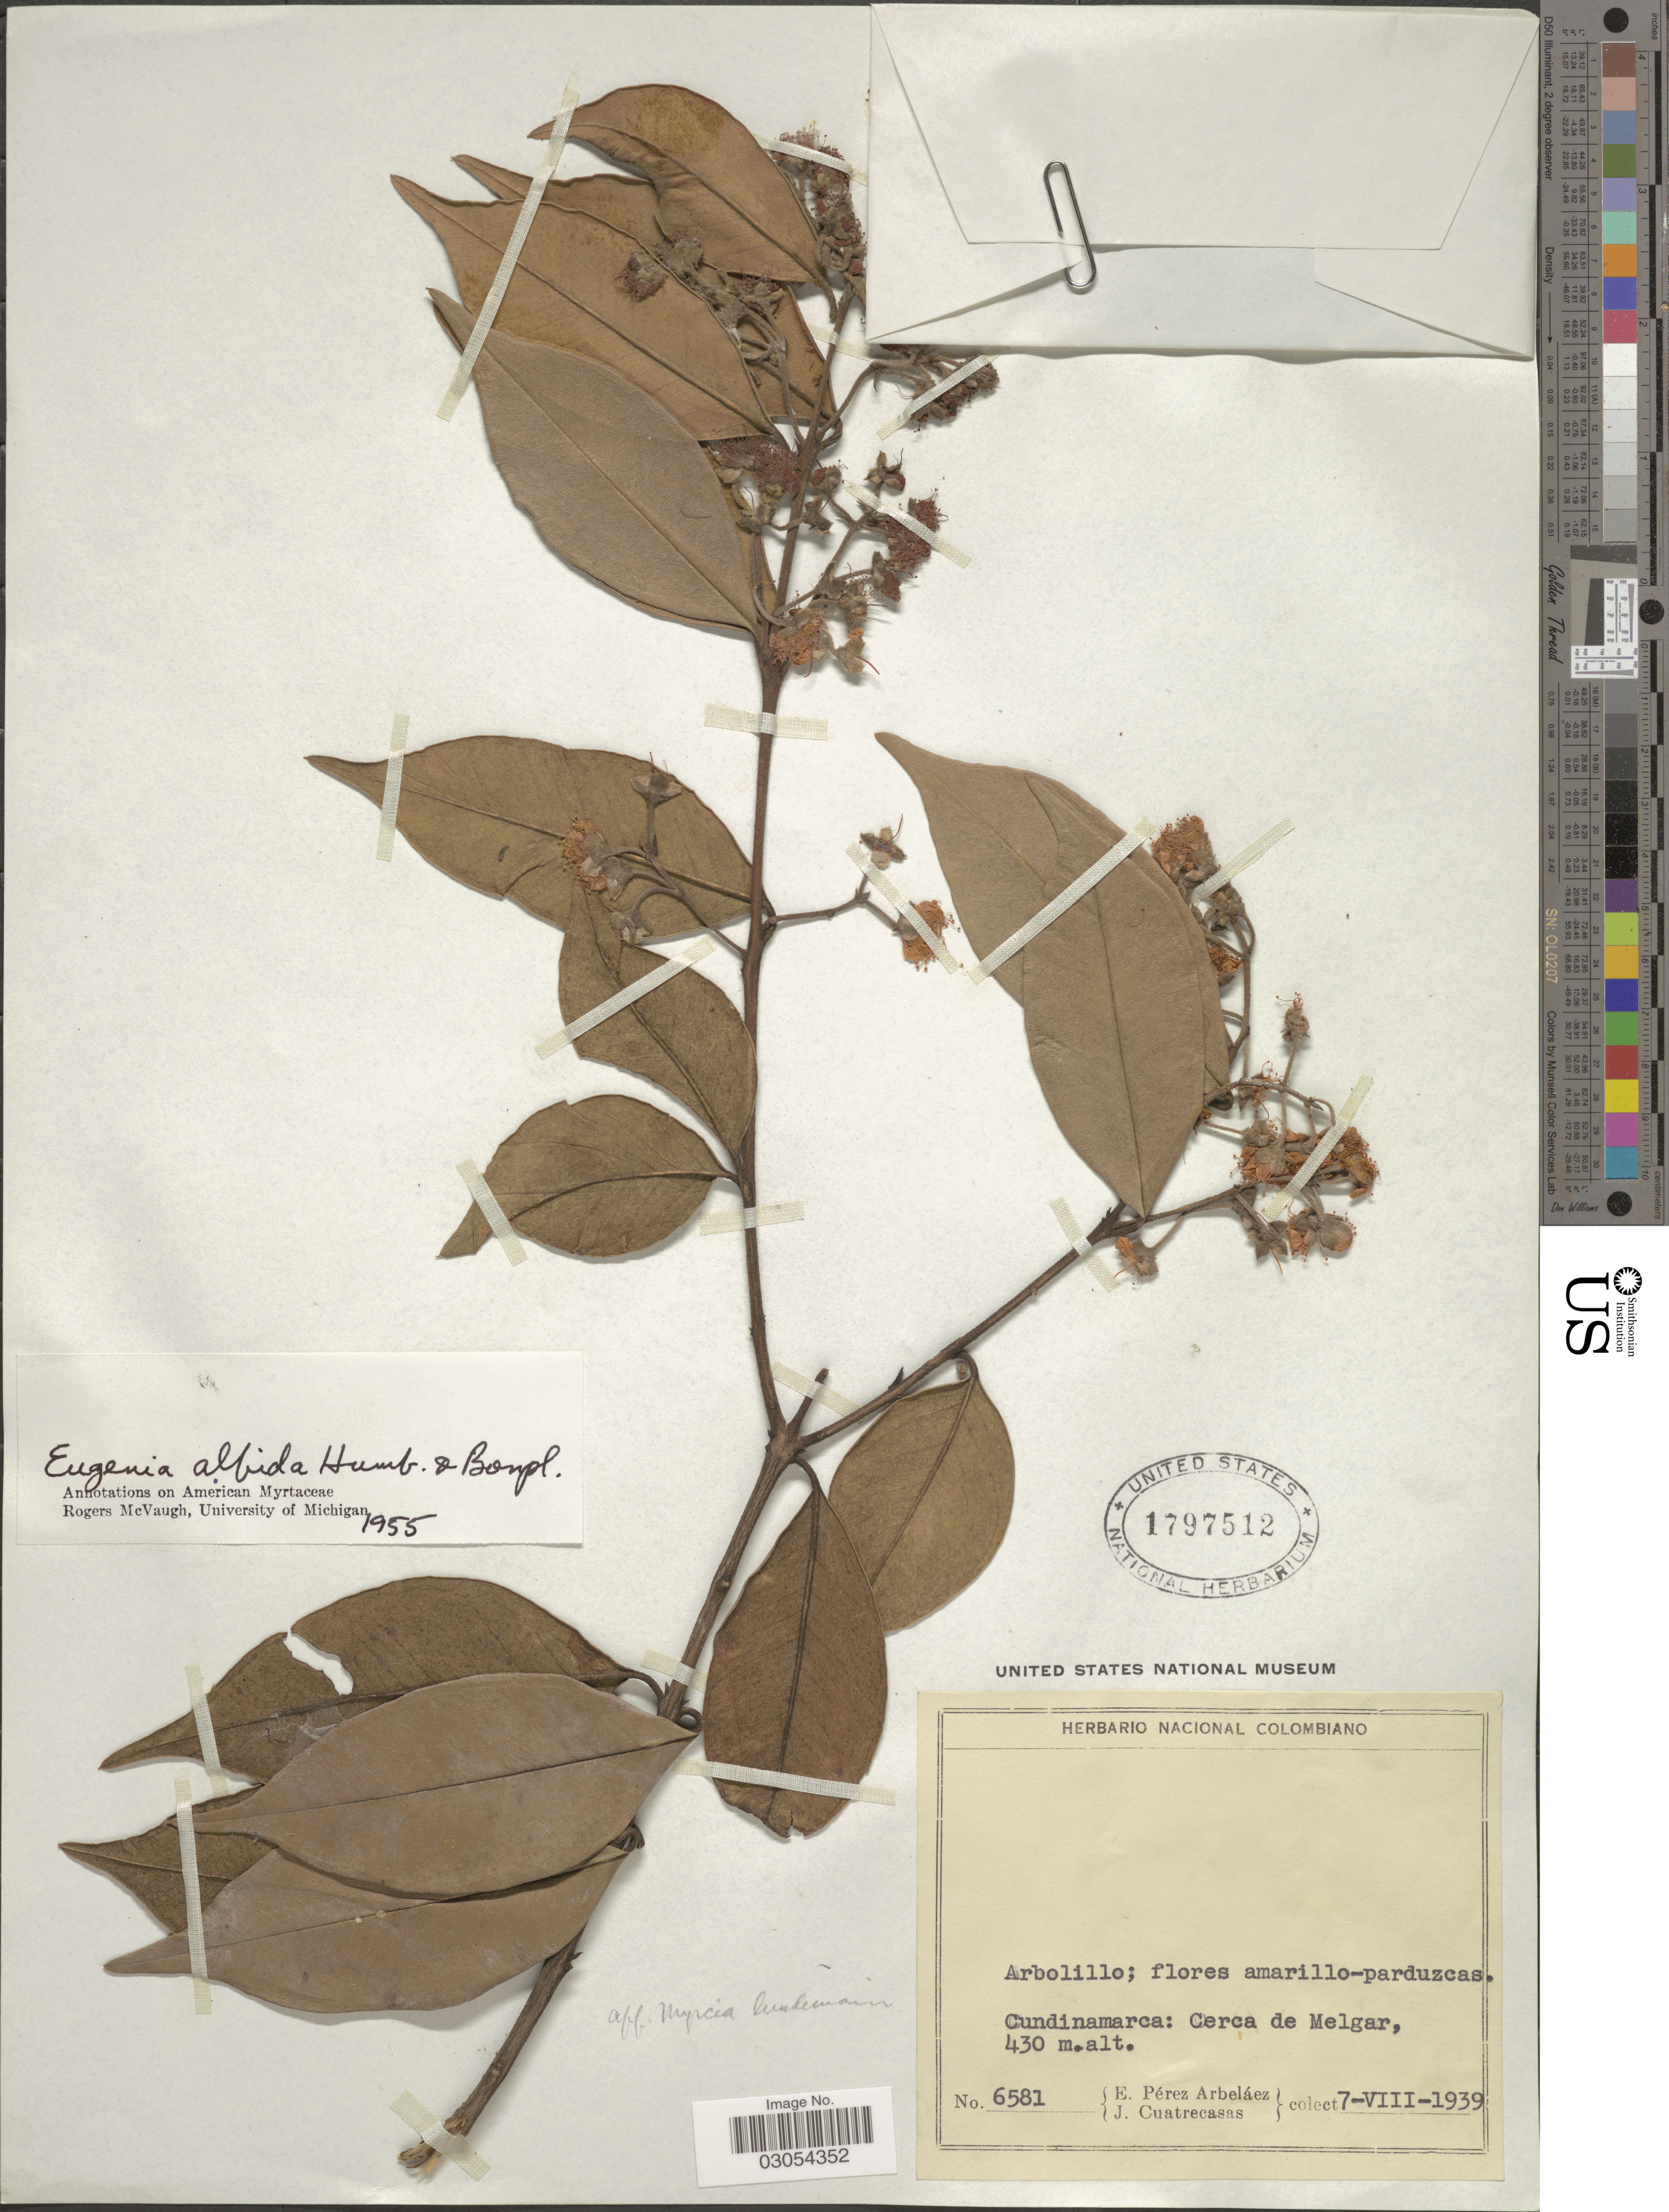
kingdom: Plantae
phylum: Tracheophyta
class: Magnoliopsida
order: Myrtales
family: Myrtaceae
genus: Eugenia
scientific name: Eugenia albida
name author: Humb. & Bonpl.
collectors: E. Pérez Arbeláez & J. Cuatrecasas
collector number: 6581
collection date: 1939-08-07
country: Colombia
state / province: Cundinamarca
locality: Cundinamarca: Cerca de Melgar.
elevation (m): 430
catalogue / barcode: US 1797512